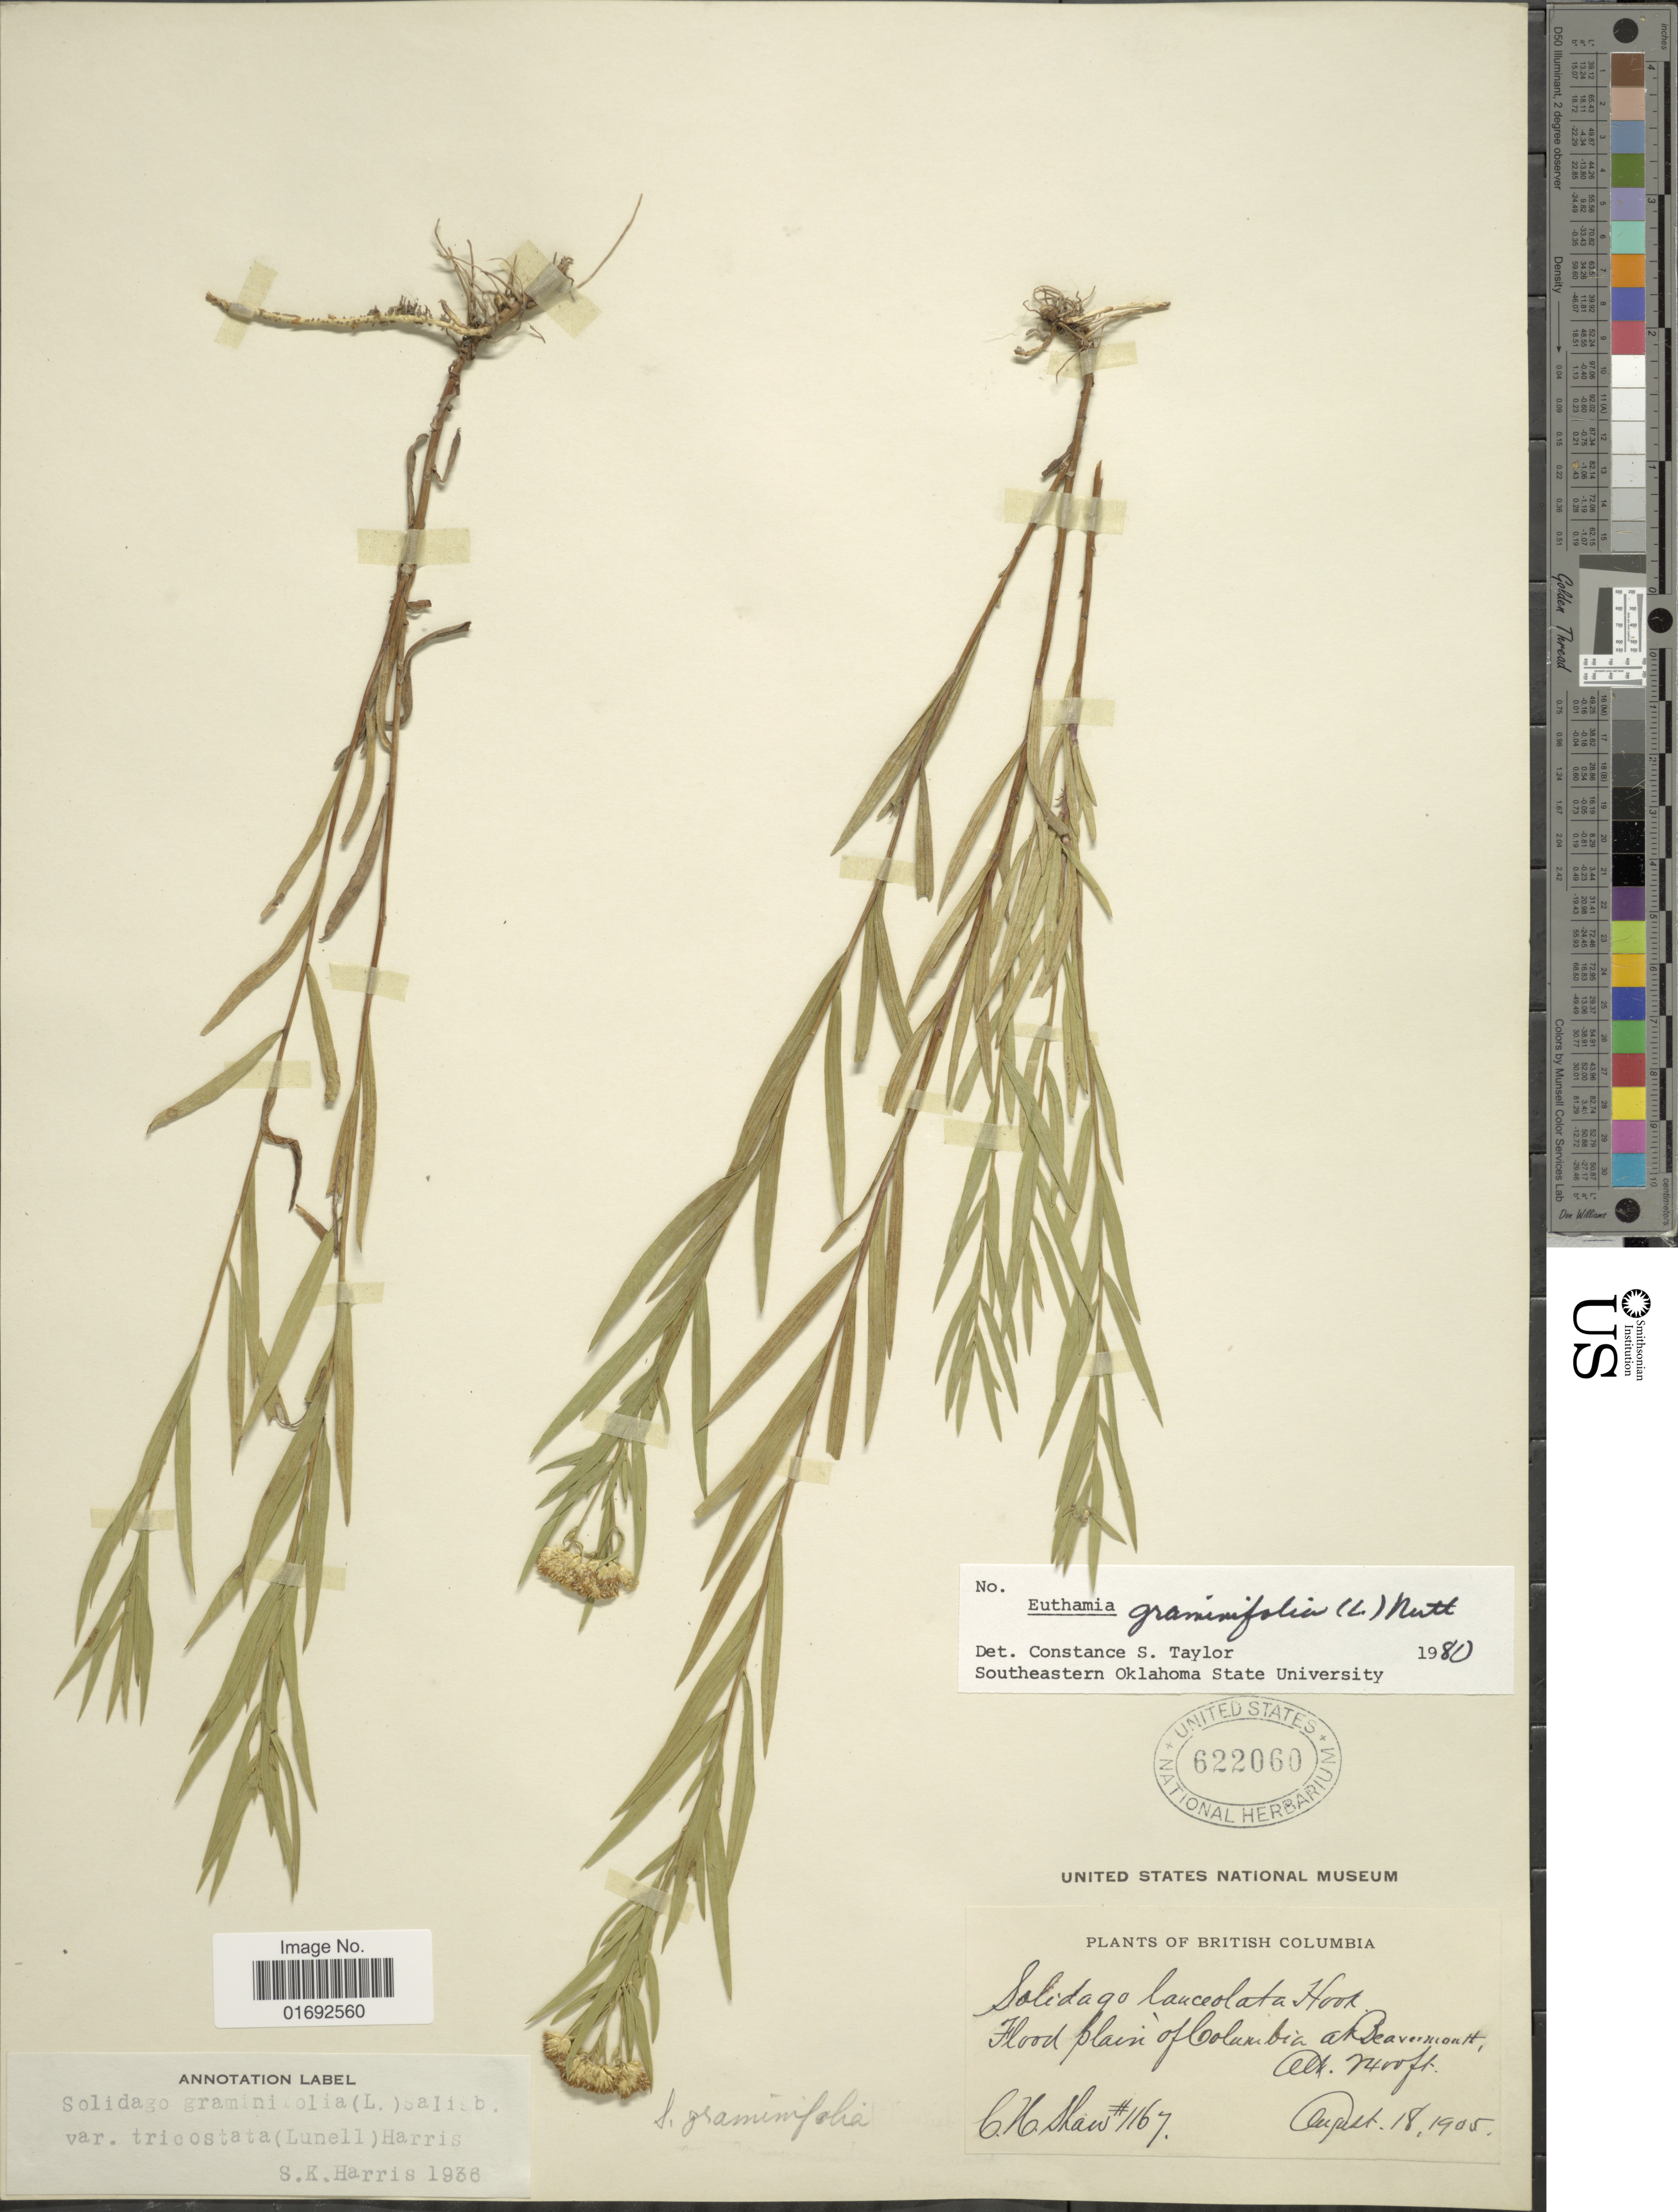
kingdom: Plantae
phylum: Tracheophyta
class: Magnoliopsida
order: Asterales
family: Asteraceae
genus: Euthamia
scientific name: Euthamia graminifolia var. major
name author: (Michx.) Moldenke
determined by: Urbatsch, Lowell E., Curator (LSU), Louisiana State University (UNITED STATES)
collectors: C. H. Shaw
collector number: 1167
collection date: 1905-08-18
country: Canada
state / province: British Columbia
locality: Flood plain of Columbia at Beavermouth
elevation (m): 2256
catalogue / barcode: US 622060